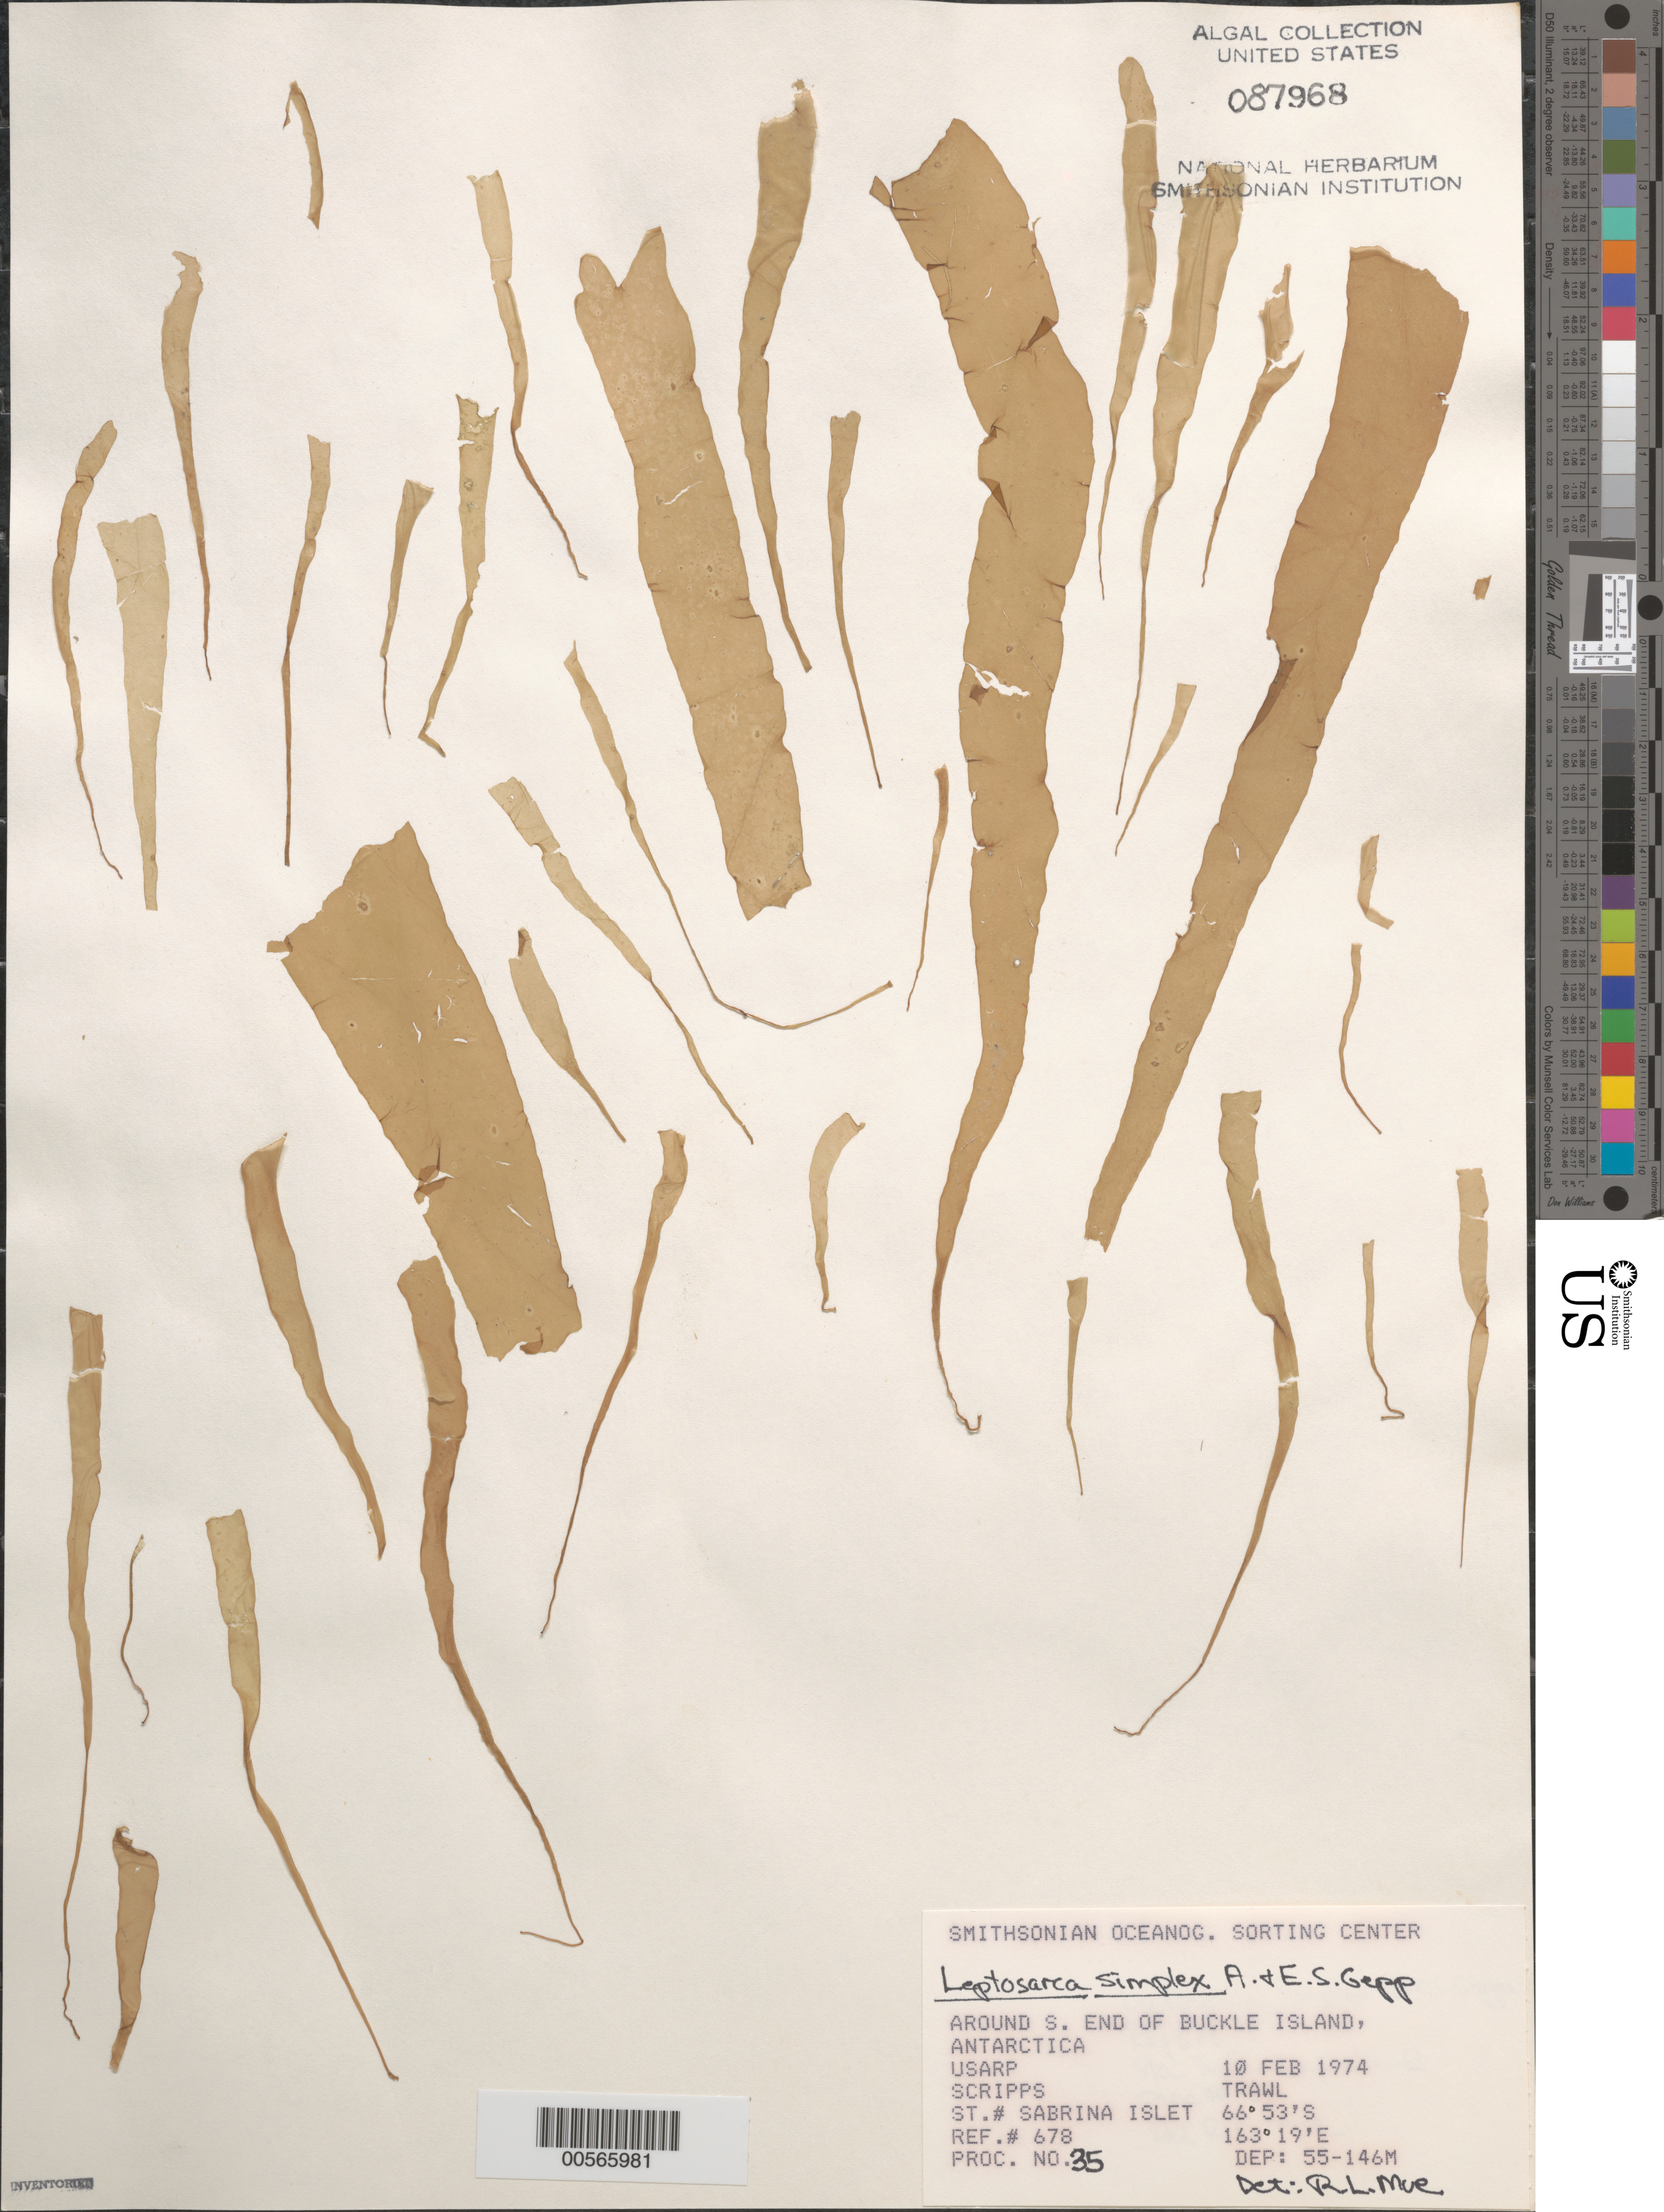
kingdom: Plantae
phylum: Rhodophyta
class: Florideophyceae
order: Palmariales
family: Palmariaceae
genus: Palmaria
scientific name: Palmaria decipiens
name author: (Reinsch) Ricker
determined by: Algae name updating Project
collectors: Scripps Institution of Oceanography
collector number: Station Sabrina Islet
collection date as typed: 10 Feb 1974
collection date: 1974-02-10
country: Antarctica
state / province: Ross Dependency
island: Buckle Island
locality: Sabrina Islet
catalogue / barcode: US 87968